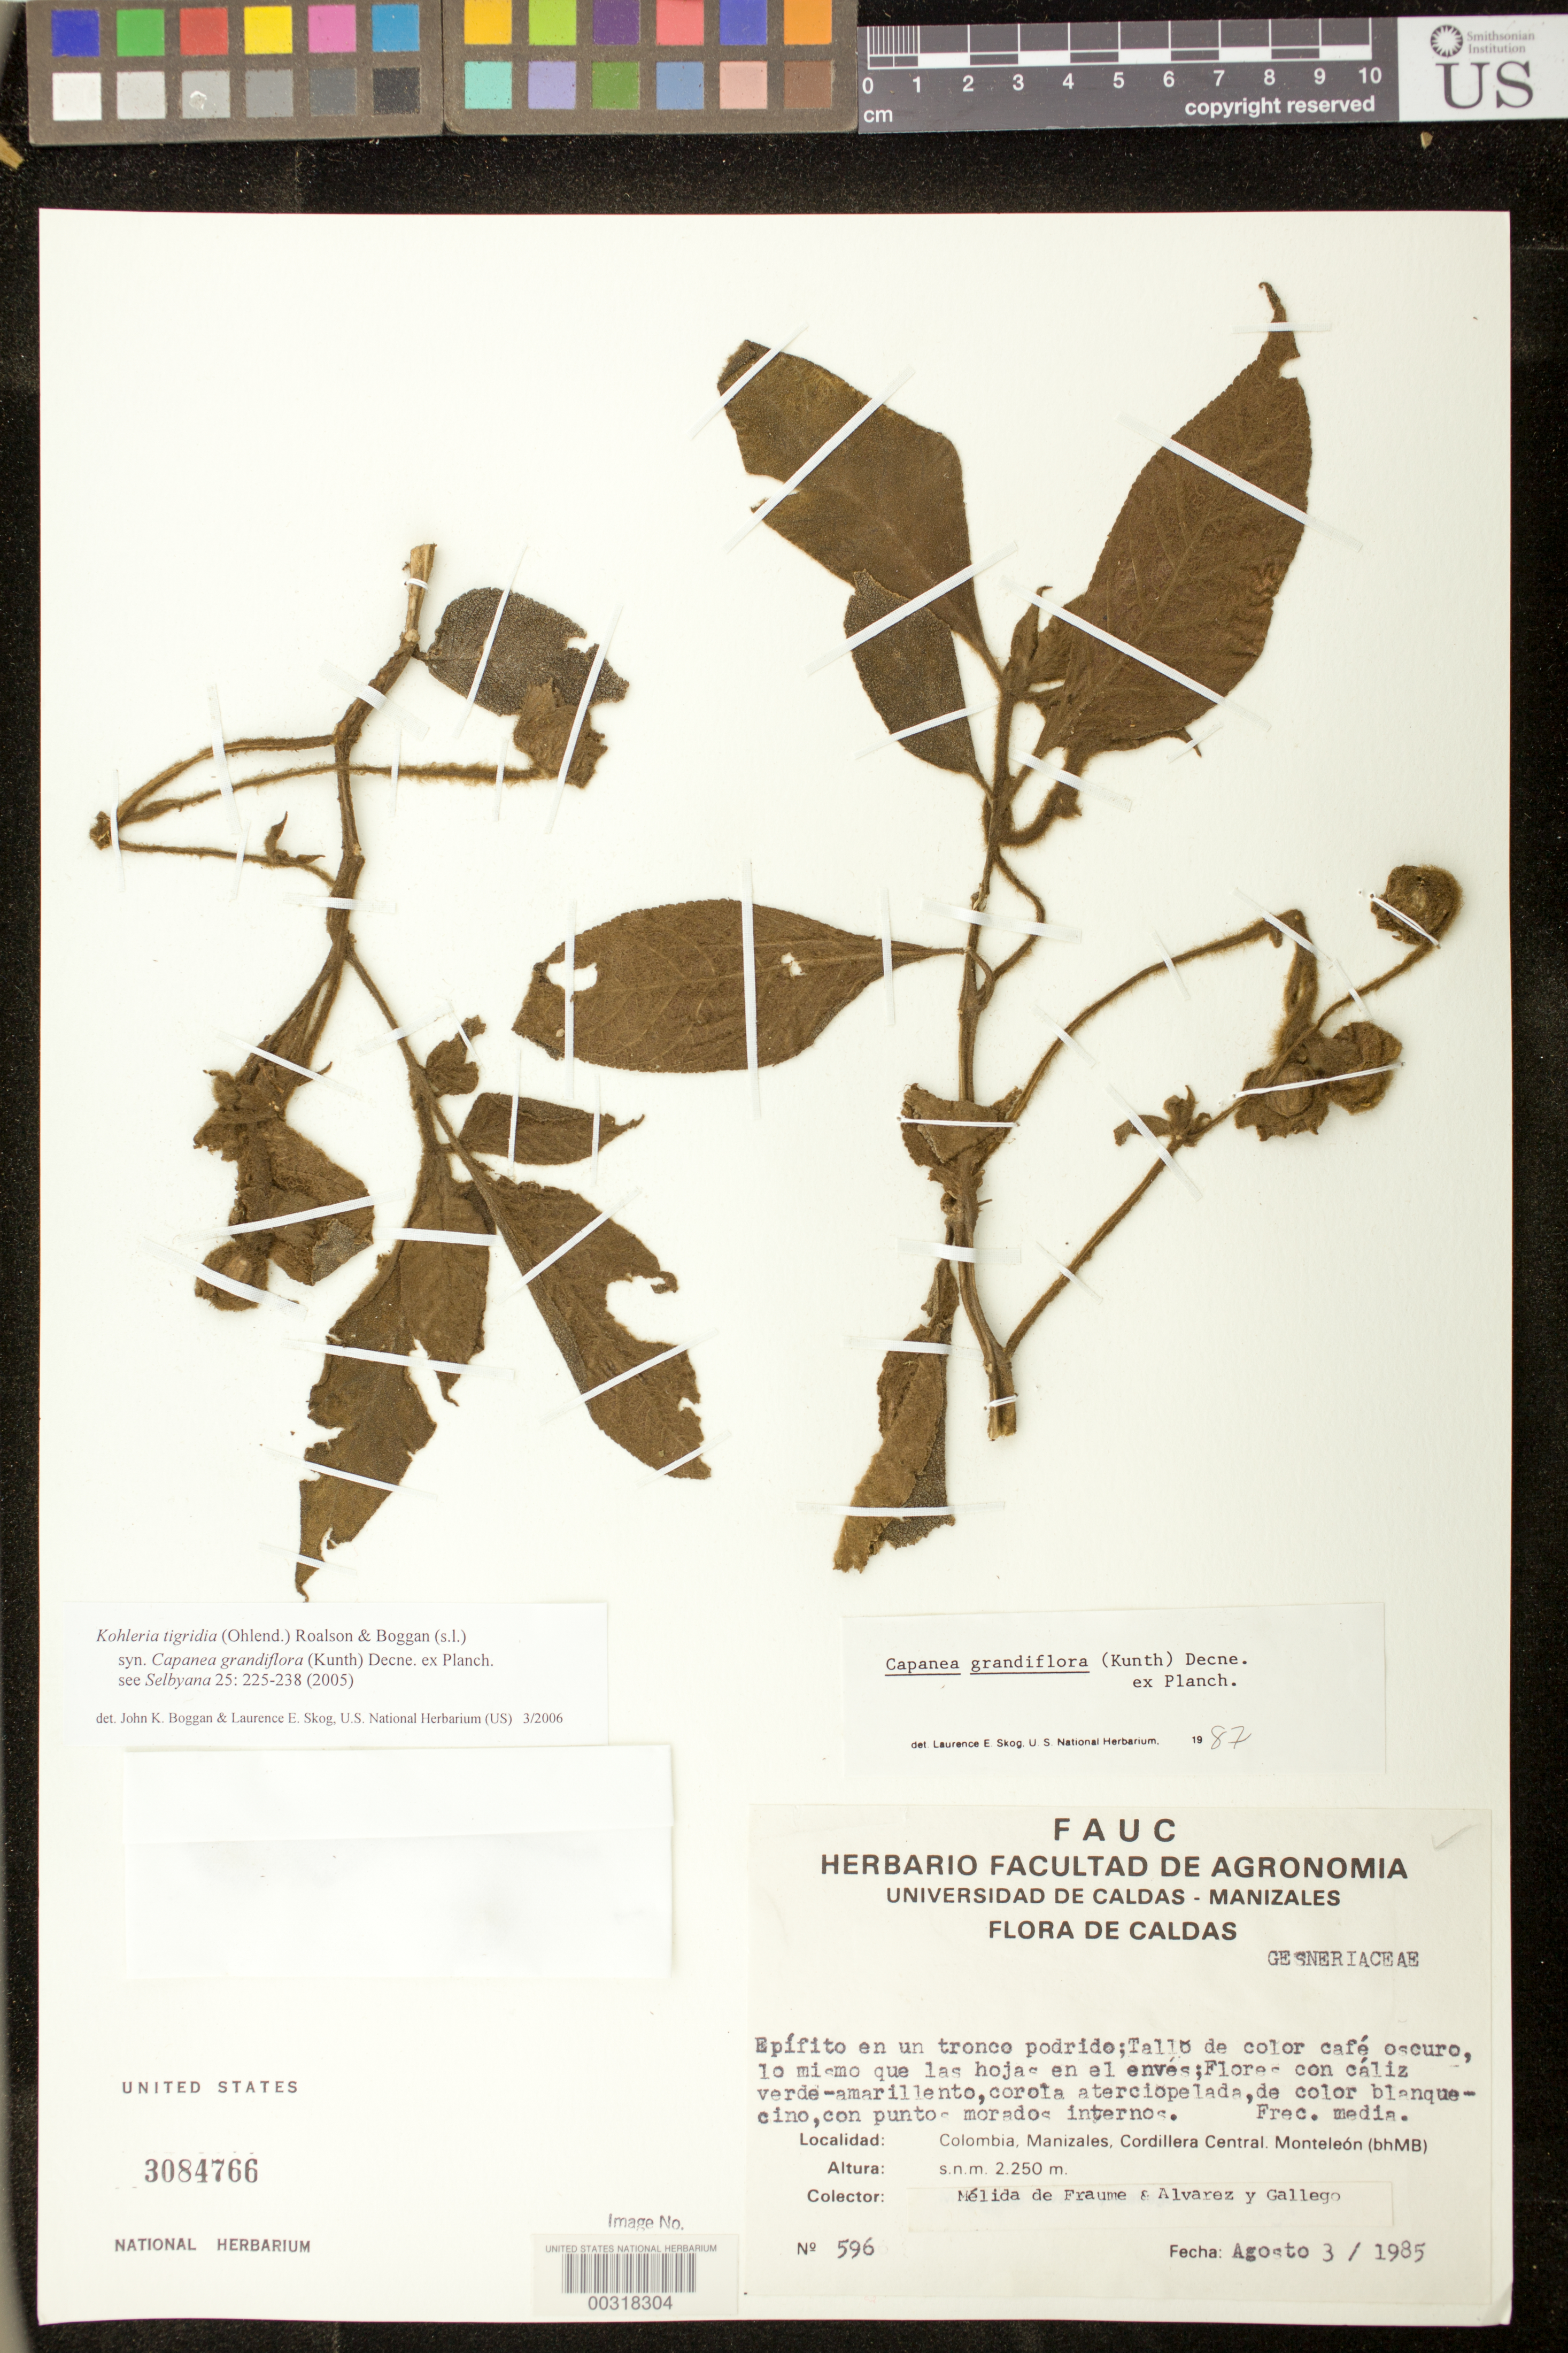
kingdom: Plantae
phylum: Tracheophyta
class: Magnoliopsida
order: Lamiales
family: Gesneriaceae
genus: Kohleria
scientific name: Kohleria tigridia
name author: (Ohlend.) Roalson & Boggan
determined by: Boggan, J. K.; Skog, L. E.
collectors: M. Fraume, -- Alvarez & -. Gallego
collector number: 596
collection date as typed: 03 Aug 1985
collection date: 1985-08-03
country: Colombia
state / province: Caldas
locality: Manizales, Cordillera Central, Monteleon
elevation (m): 2250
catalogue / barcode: US 3084766